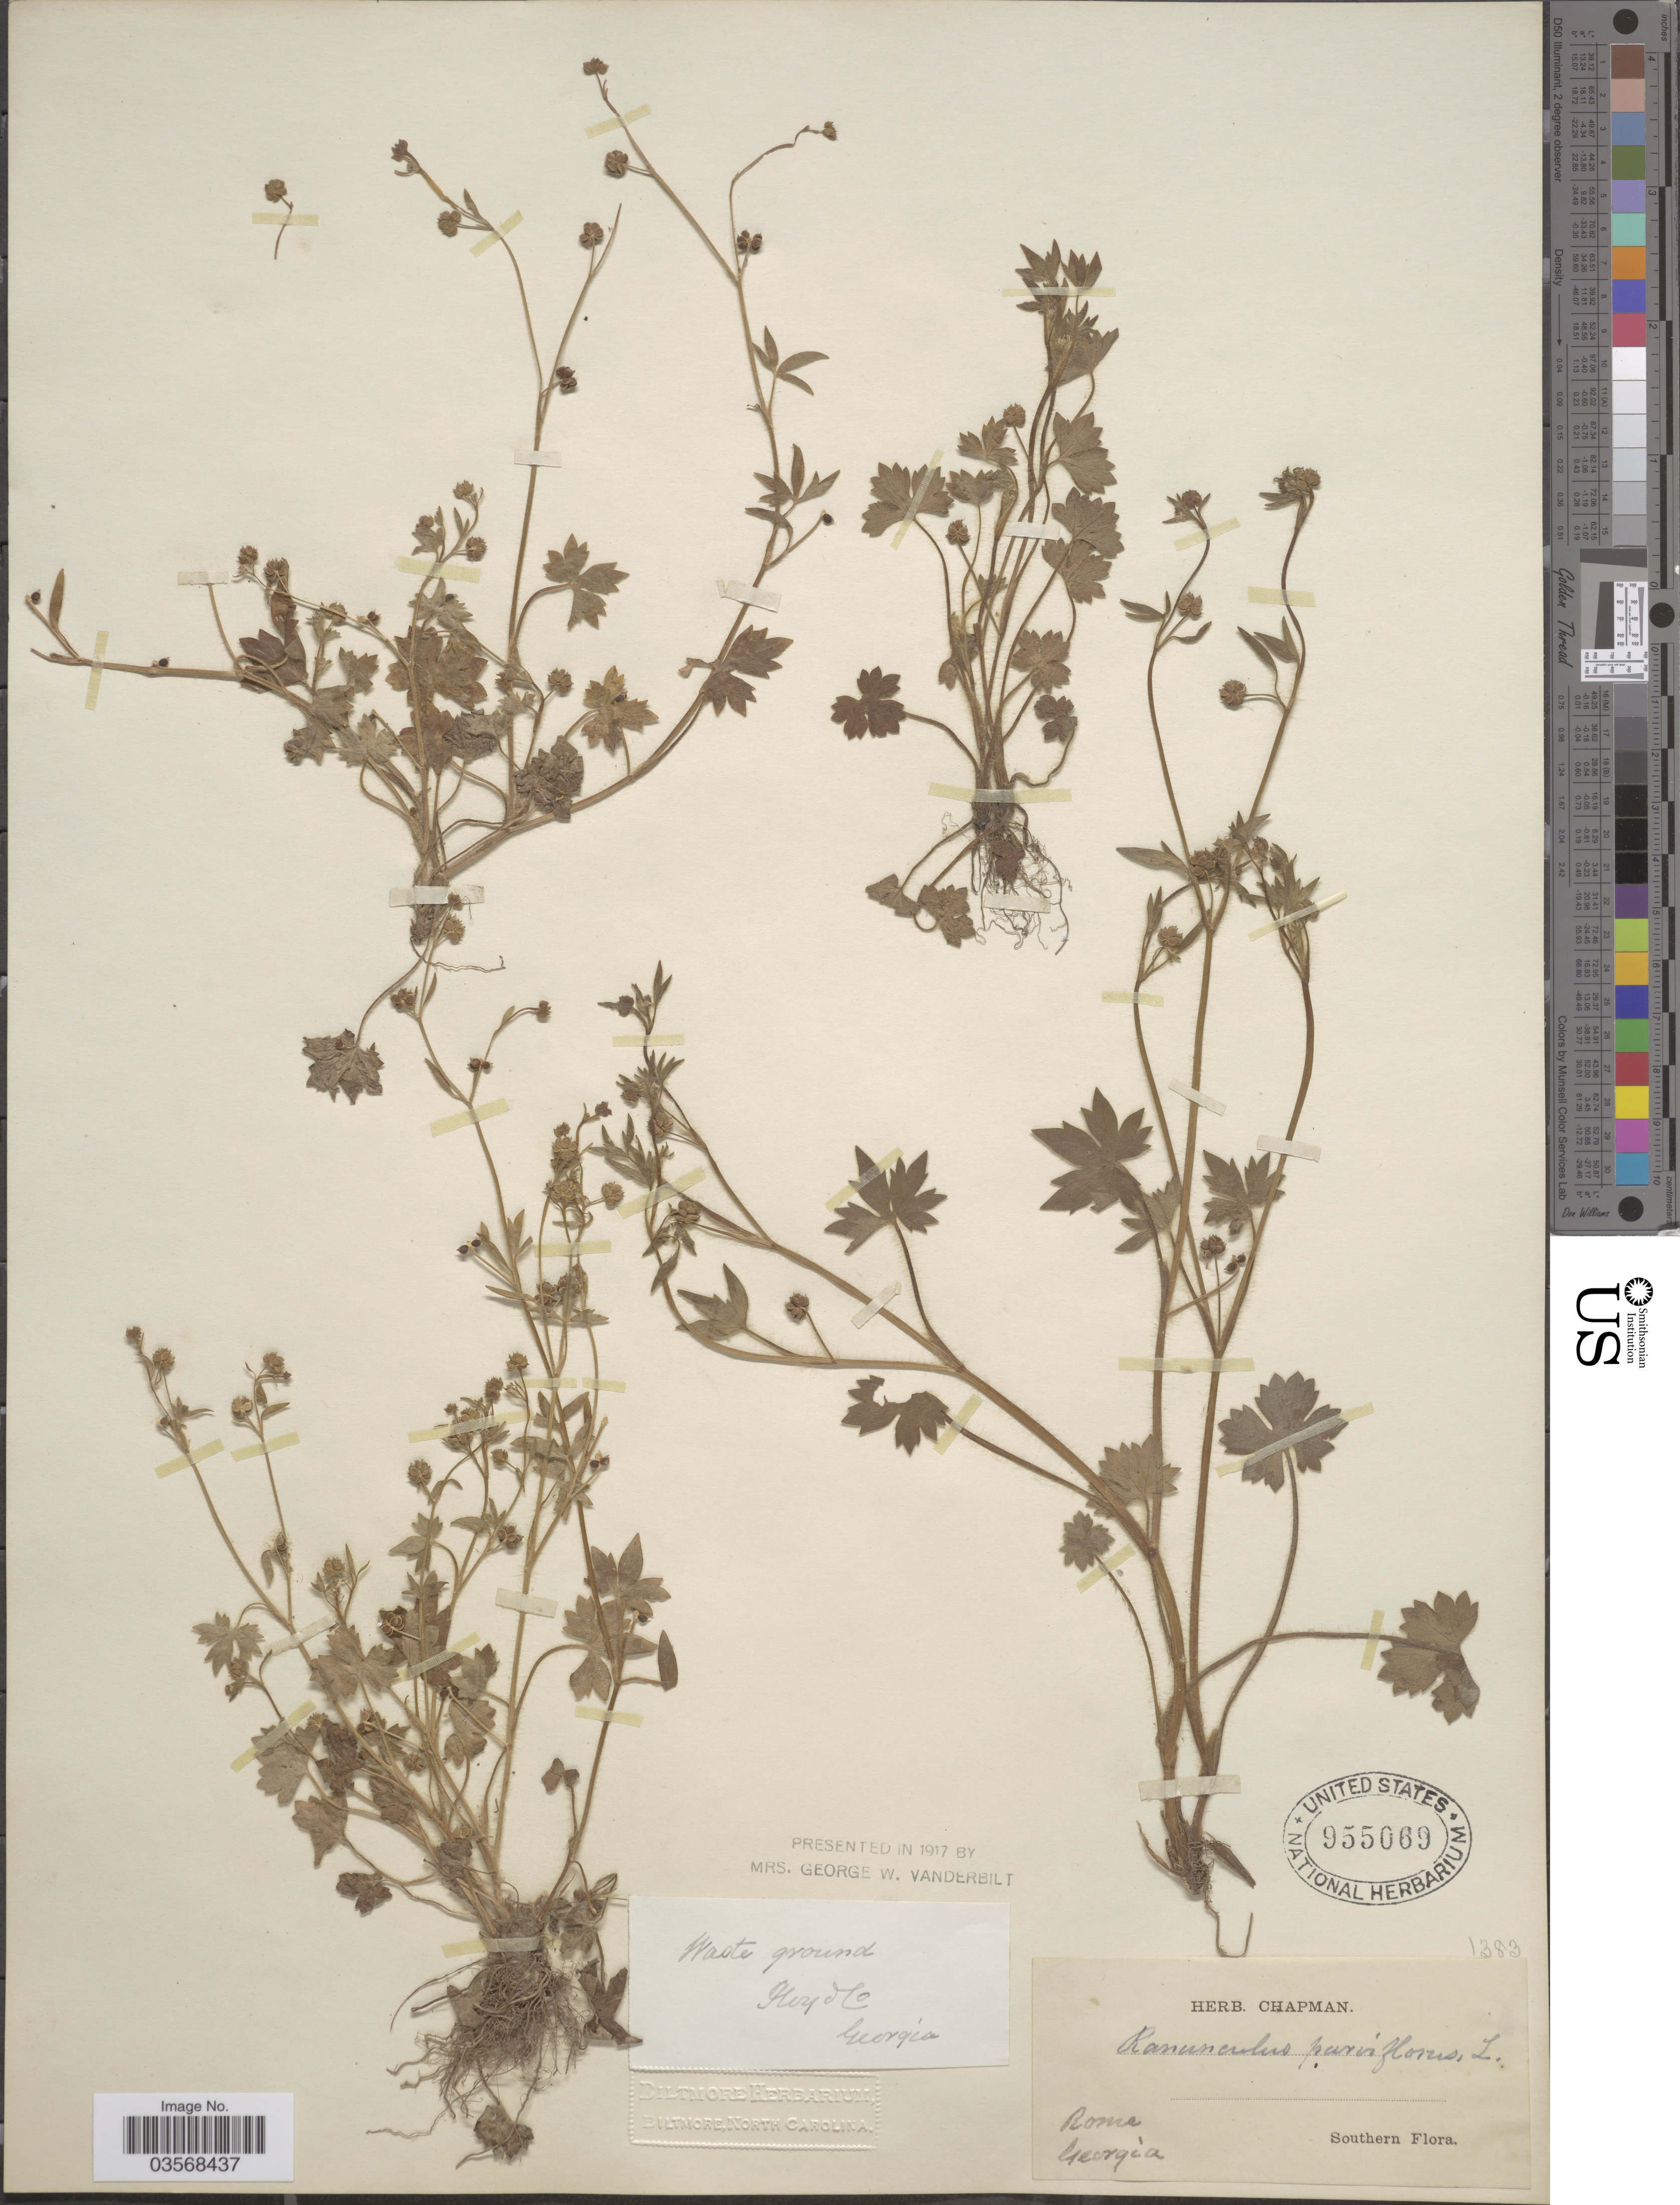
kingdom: Plantae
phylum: Tracheophyta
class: Magnoliopsida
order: Ranunculales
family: Ranunculaceae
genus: Ranunculus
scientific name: Ranunculus parviflorus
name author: L.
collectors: ex herb. Chapman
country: United States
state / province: Georgia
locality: Floyd Co. Rome.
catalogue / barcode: US 955069